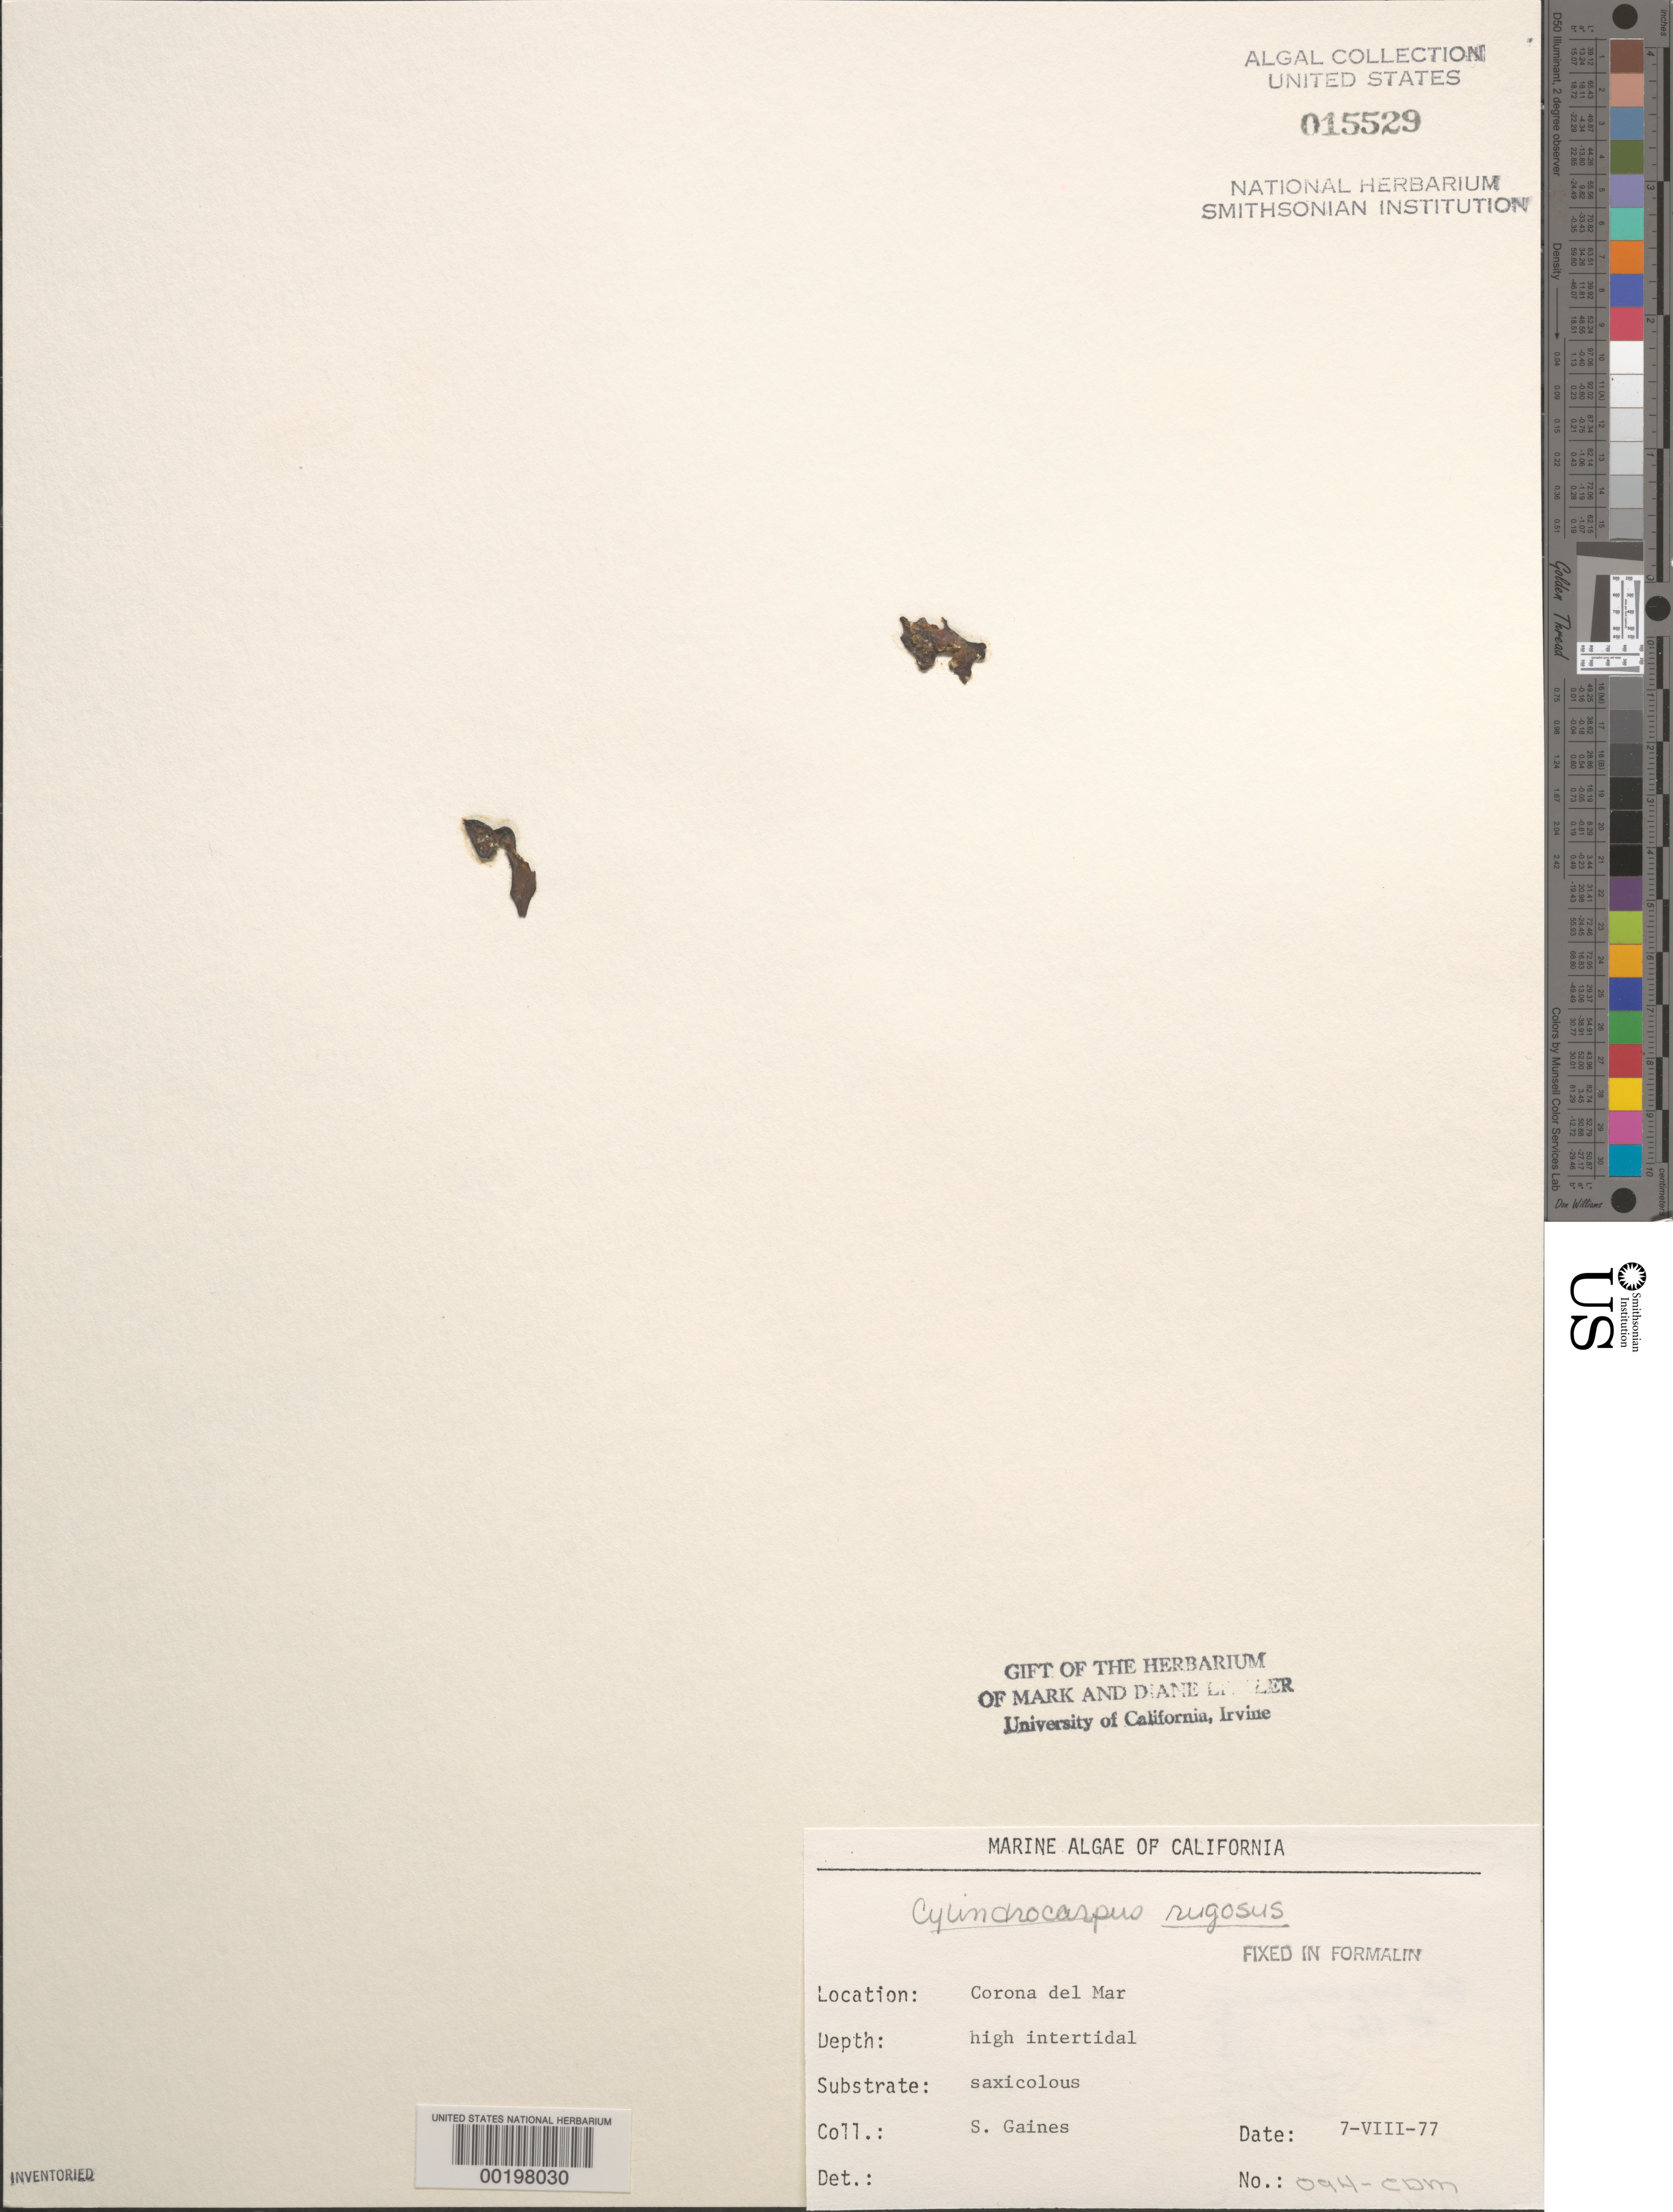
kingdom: Chromista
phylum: Ochrophyta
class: Phaeophyceae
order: Ectocarpales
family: Petrospongiaceae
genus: Petrospongium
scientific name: Petrospongium rugosum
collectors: S. Gaines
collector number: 094-CDM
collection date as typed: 07 Aug 1977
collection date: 1977-08-07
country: United States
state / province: California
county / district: Orange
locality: Corona del Mar, mouth of Morning Canyon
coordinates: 33 35'14"N, 117 51'54"W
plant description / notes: BLM-SOCALBIGHT Rocky Intertidal Survey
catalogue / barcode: US 15529